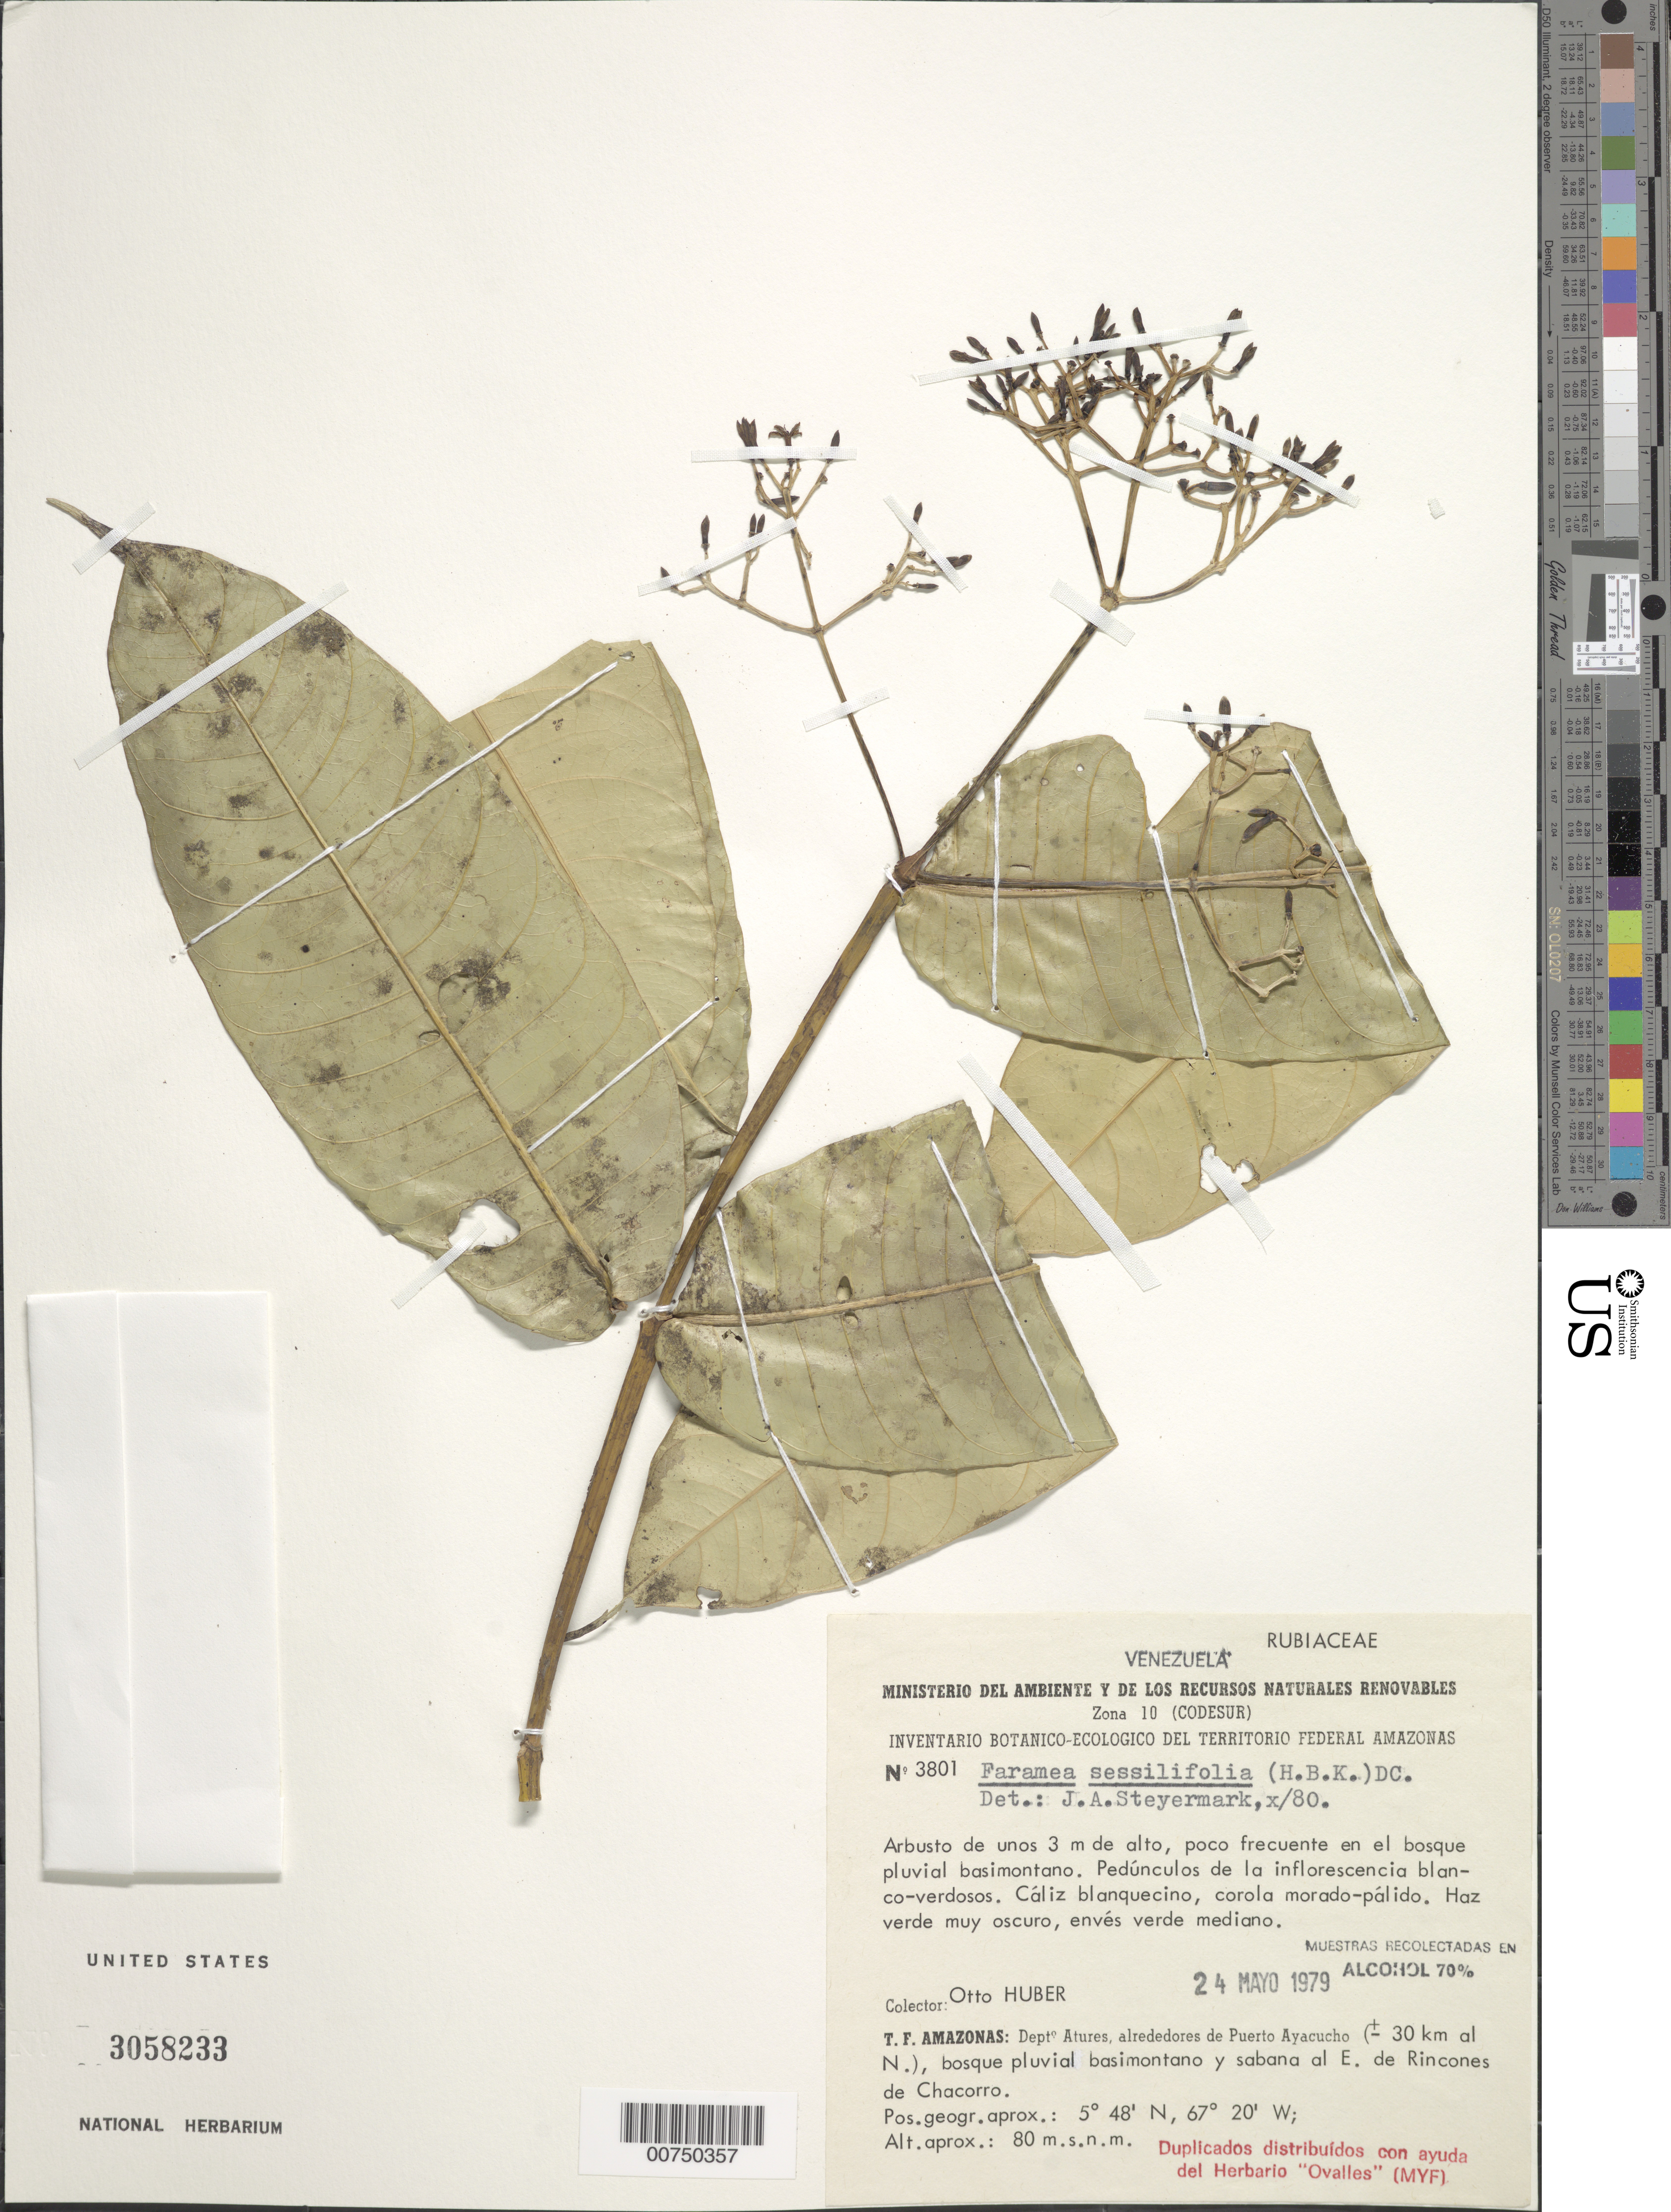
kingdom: Plantae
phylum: Tracheophyta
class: Magnoliopsida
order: Gentianales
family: Rubiaceae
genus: Faramea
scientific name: Faramea sessilifolia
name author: (Kunth) DC.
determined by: Steyermark, Julian A., (VEN)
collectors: O. Huber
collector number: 3801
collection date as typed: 24-May-79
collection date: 1979-05-24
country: Venezuela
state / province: Amazonas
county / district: Atures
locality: Puerto Ayacucho, ± 30 km N, Rincones de Chacorro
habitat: Bosque pluvial basimontano y sabana; en el bosque pluvial basimontano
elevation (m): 80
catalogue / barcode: US 3058233